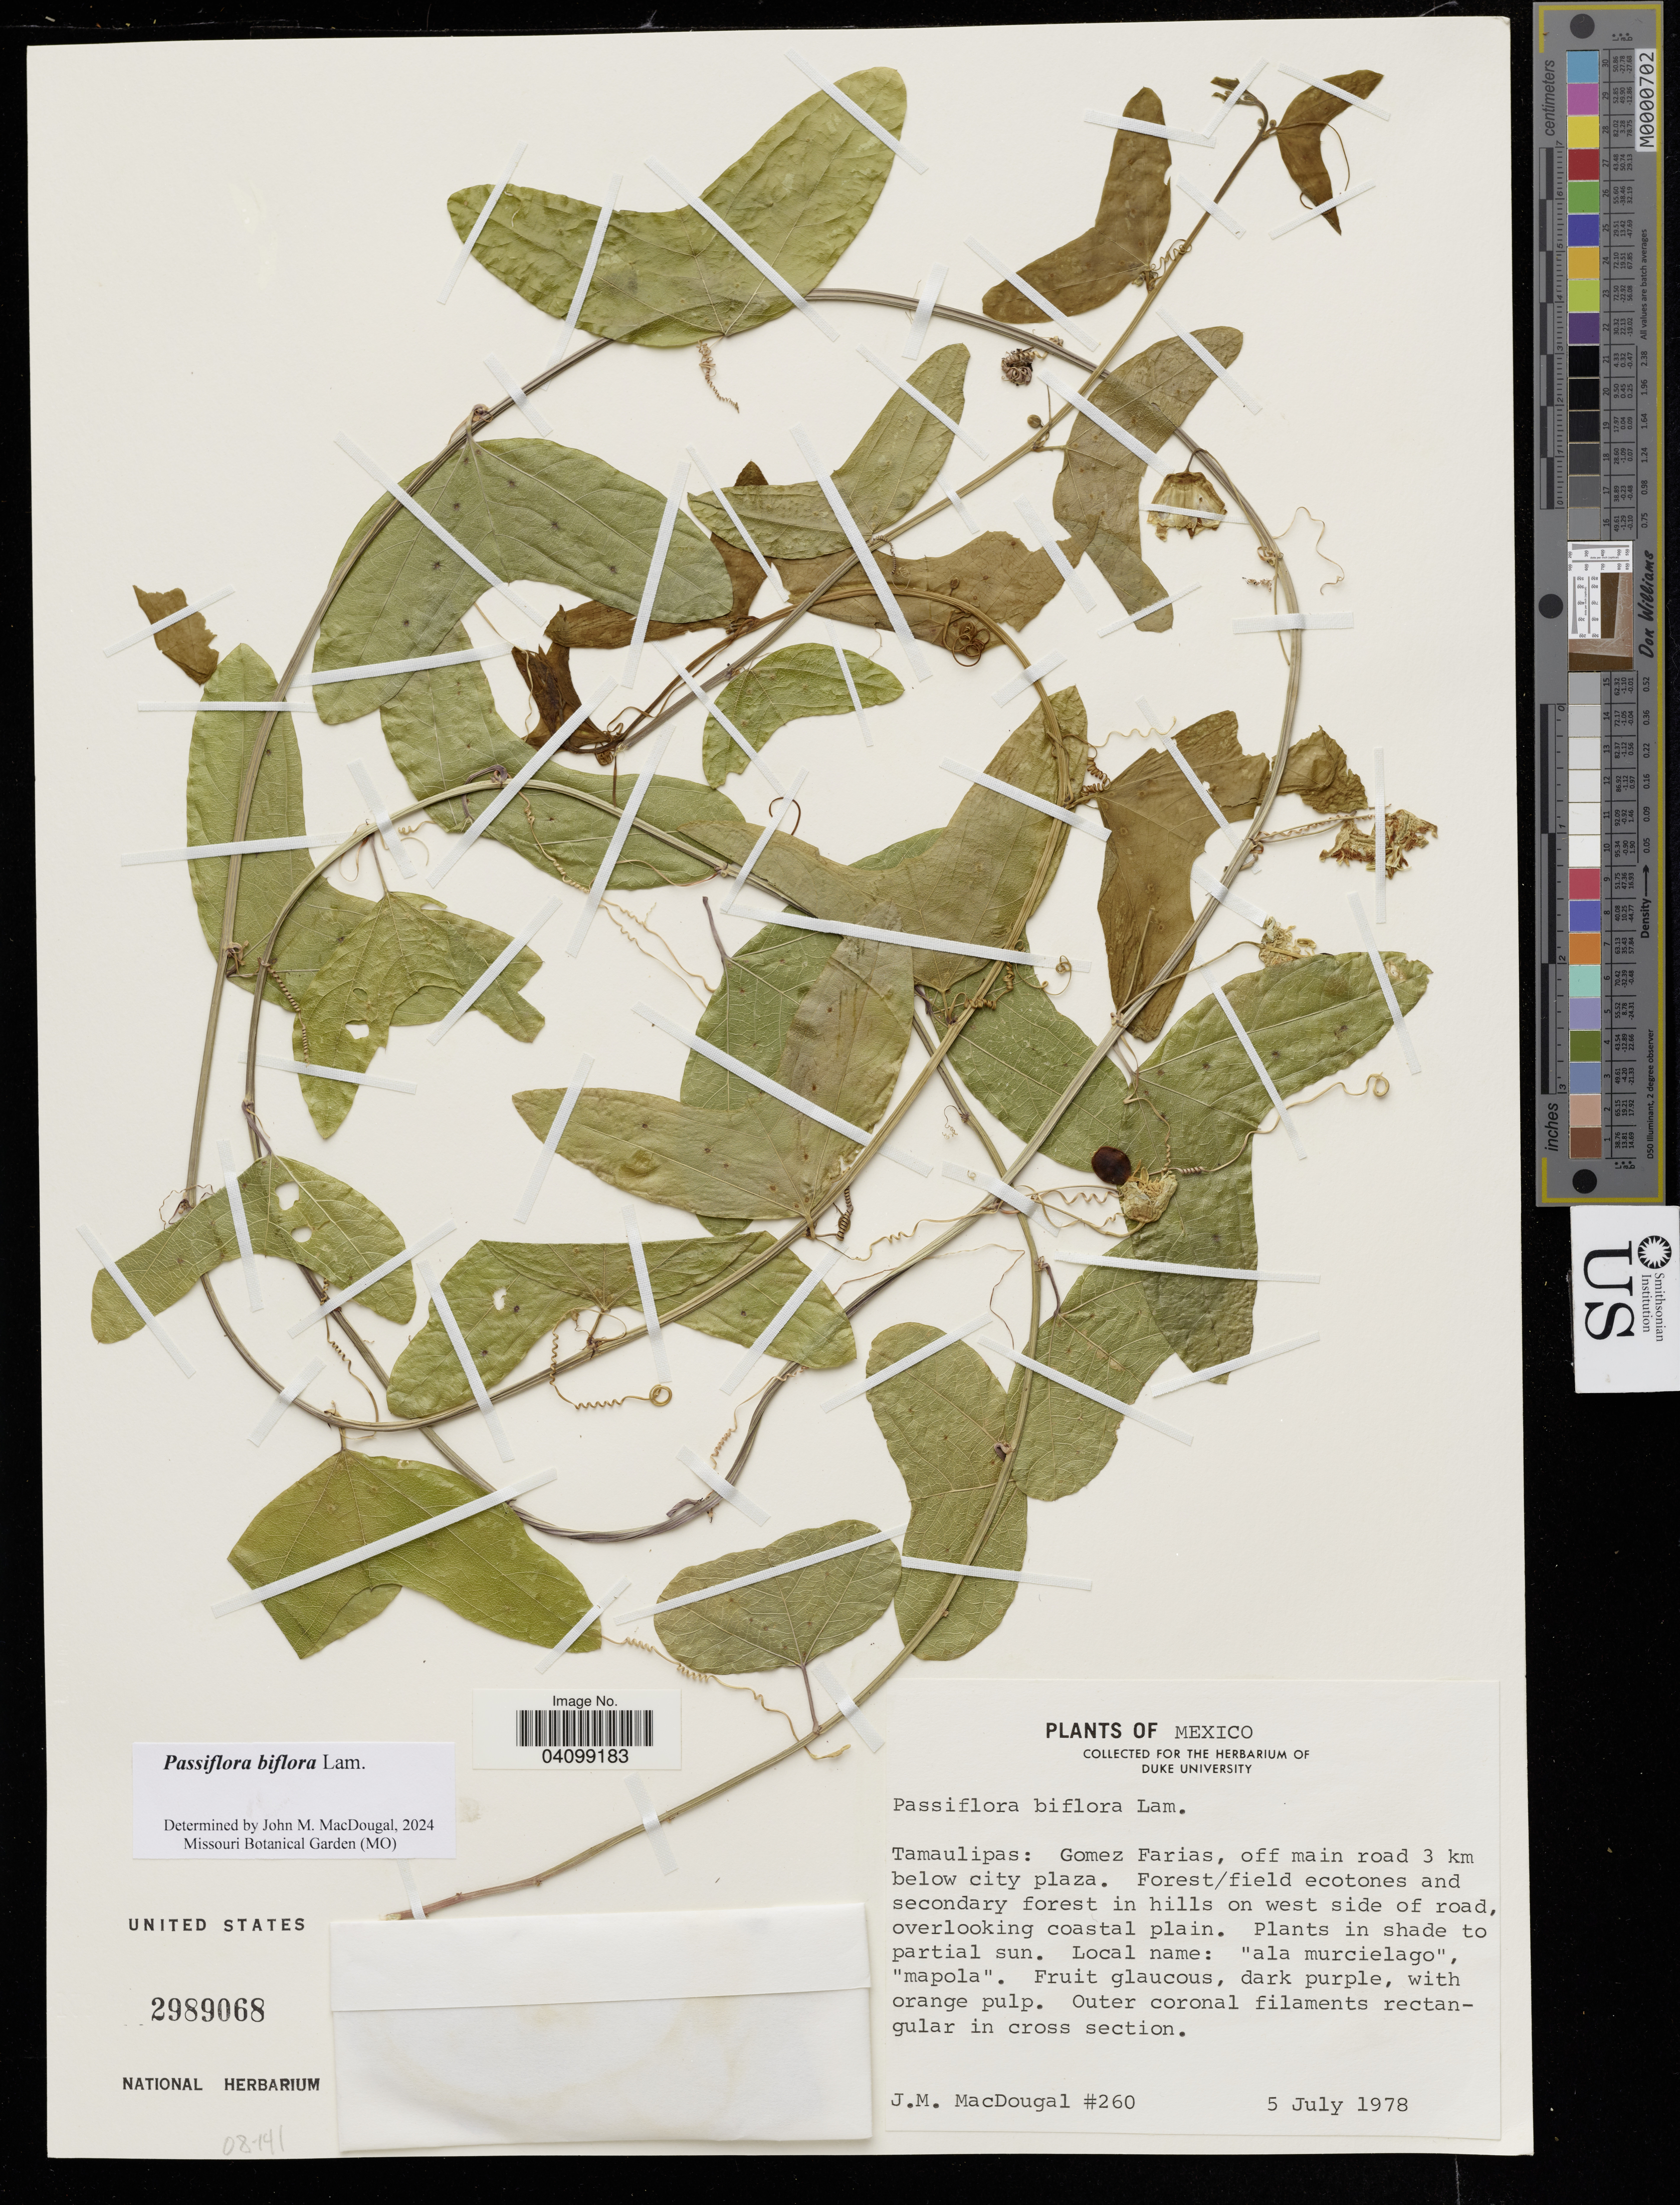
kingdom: Plantae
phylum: Tracheophyta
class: Magnoliopsida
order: Malpighiales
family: Passifloraceae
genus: Passiflora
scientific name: Passiflora biflora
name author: Lam.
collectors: J. MacDougall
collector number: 260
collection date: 1978-07-05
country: Mexico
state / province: Tamaulipas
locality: Gomez Farias, off main road 3 km below city plaza.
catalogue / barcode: US 2989068